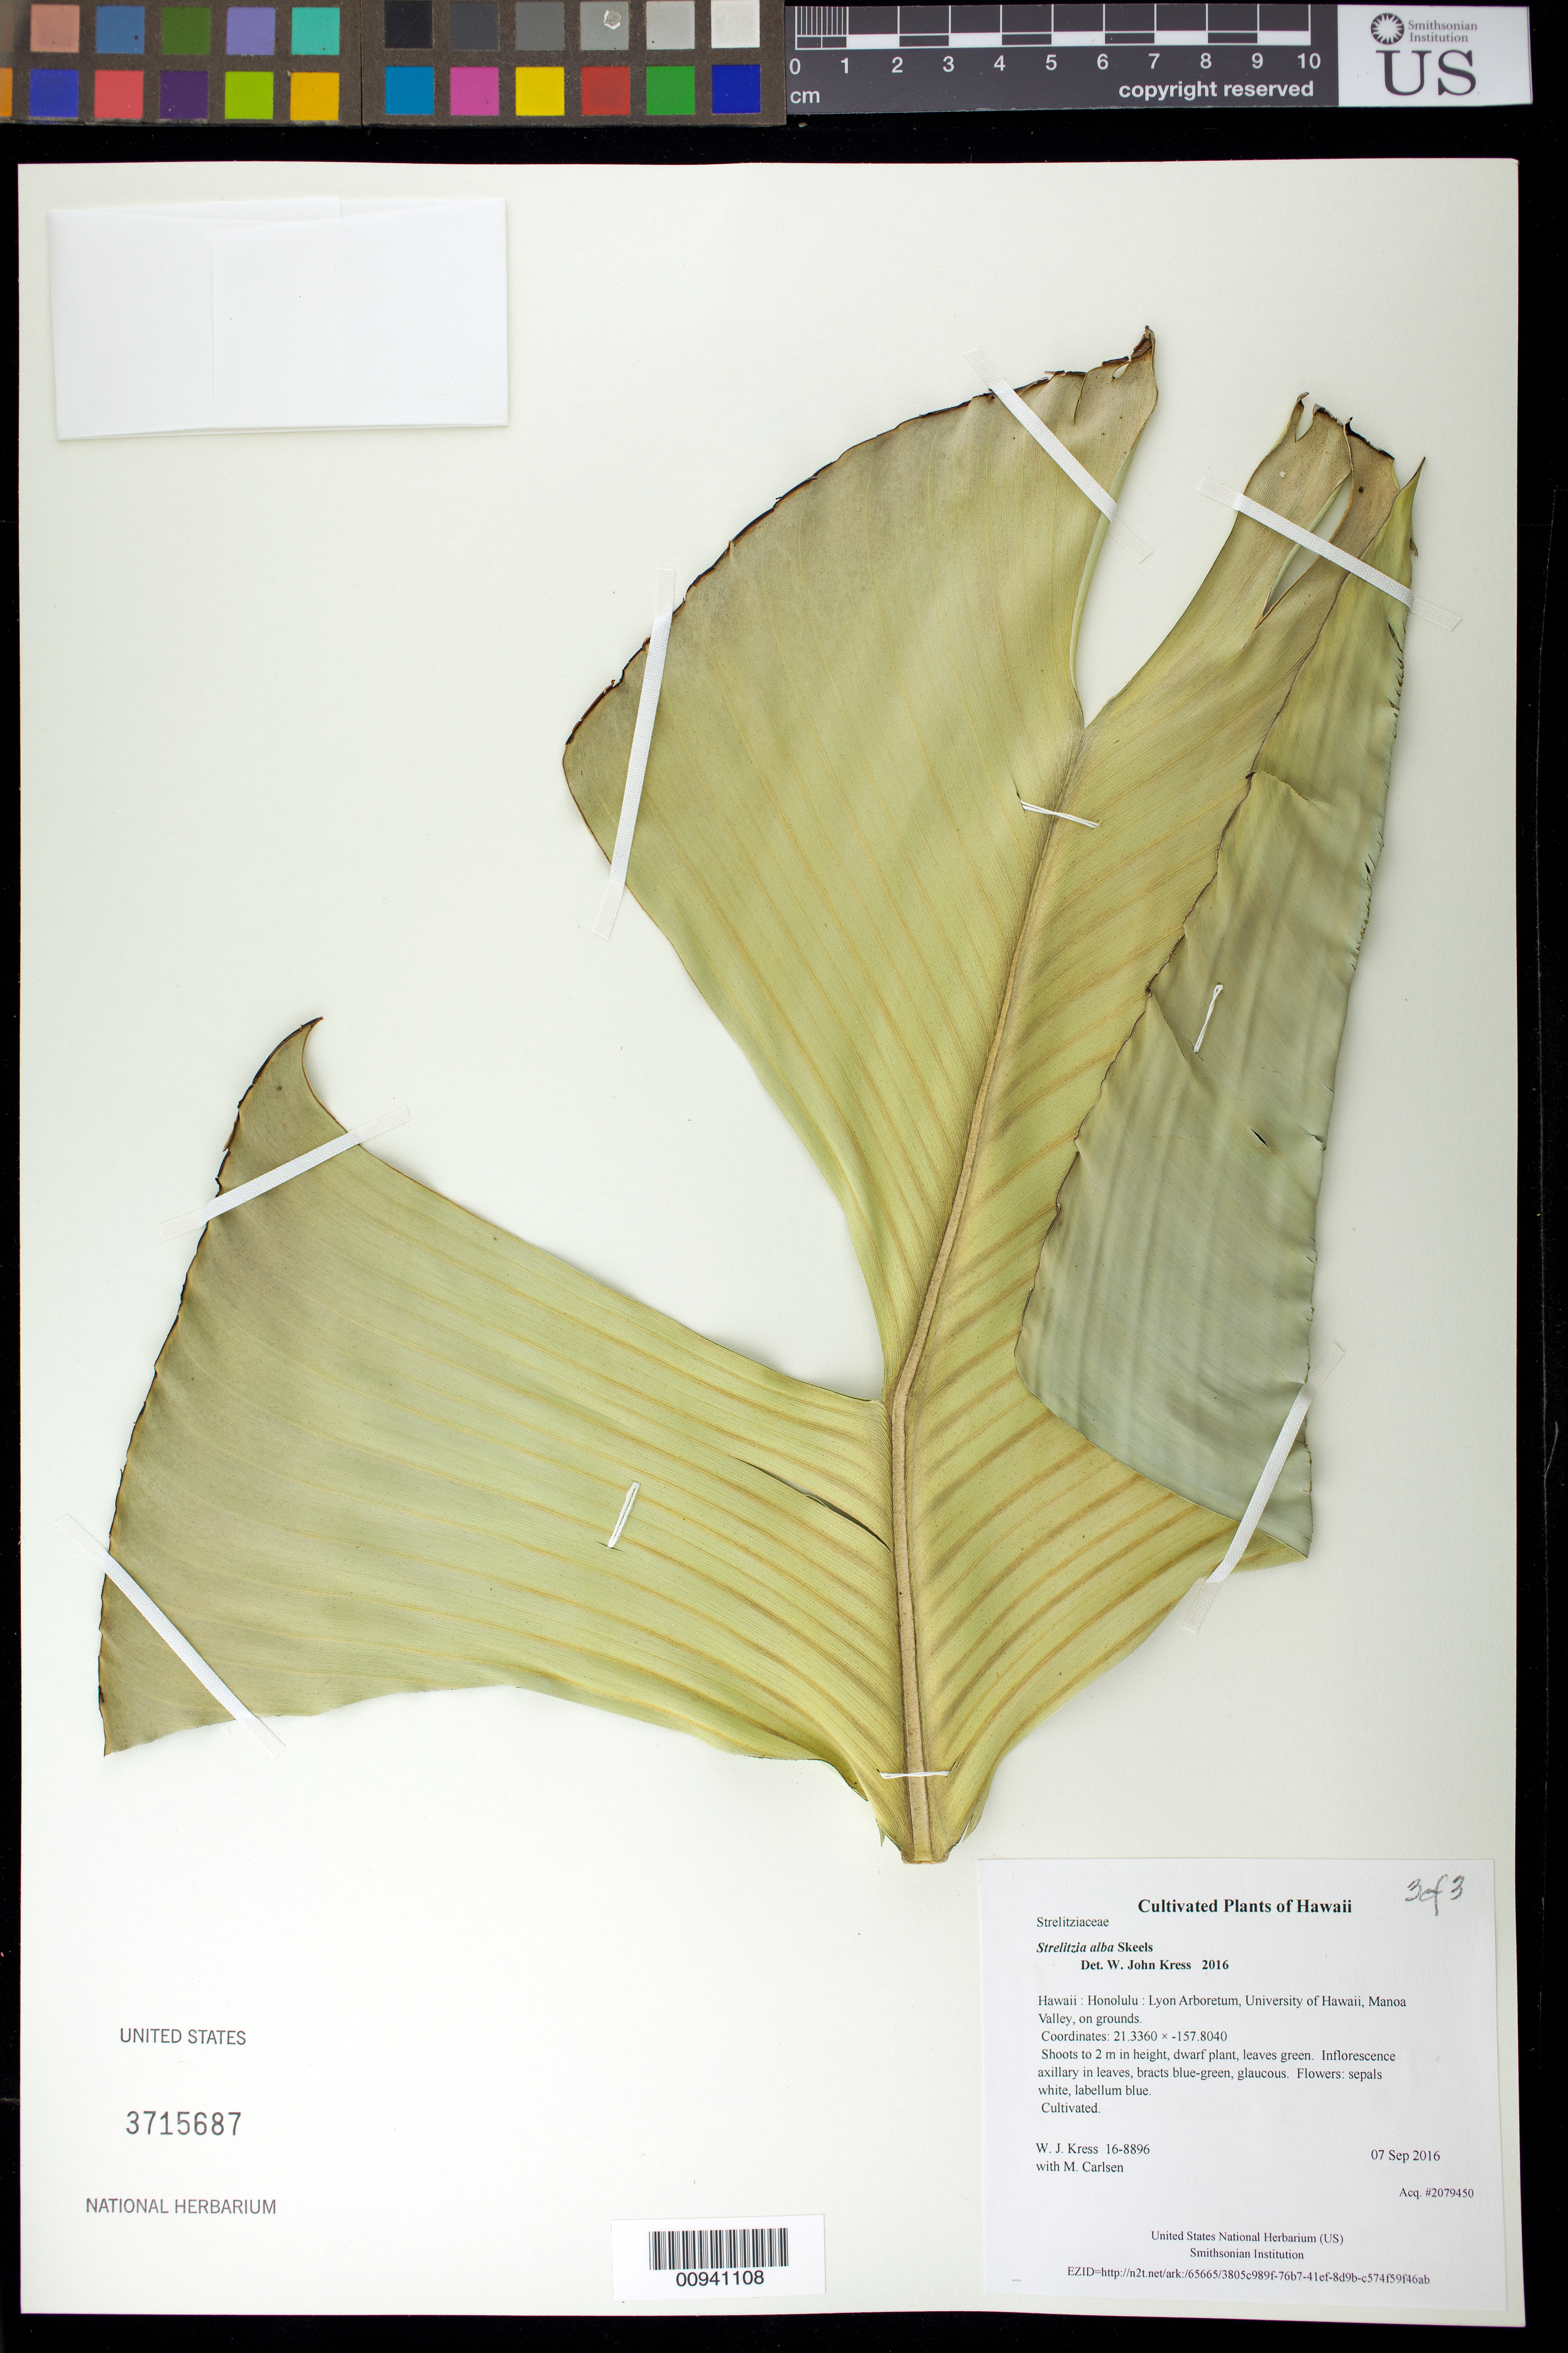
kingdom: Plantae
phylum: Tracheophyta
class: Liliopsida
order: Zingiberales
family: Strelitziaceae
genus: Strelitzia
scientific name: Strelitzia alba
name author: (L. f.) Skeels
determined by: Kress, W. J., (US), Smithsonian Institution - National Museum of Natural History (UNITED STATES)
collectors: W. J. Kress & M. M. Carlsen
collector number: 16-8896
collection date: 2016-09-07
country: United States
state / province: Hawaii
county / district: Honolulu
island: Oahu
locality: Lyon Arboretum, University of Hawaii, Manoa Valley, on grounds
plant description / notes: Frozen tissue stored in Biorepository at AG5NN81; dried tissue stored at AG5NN82.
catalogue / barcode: US 3715687